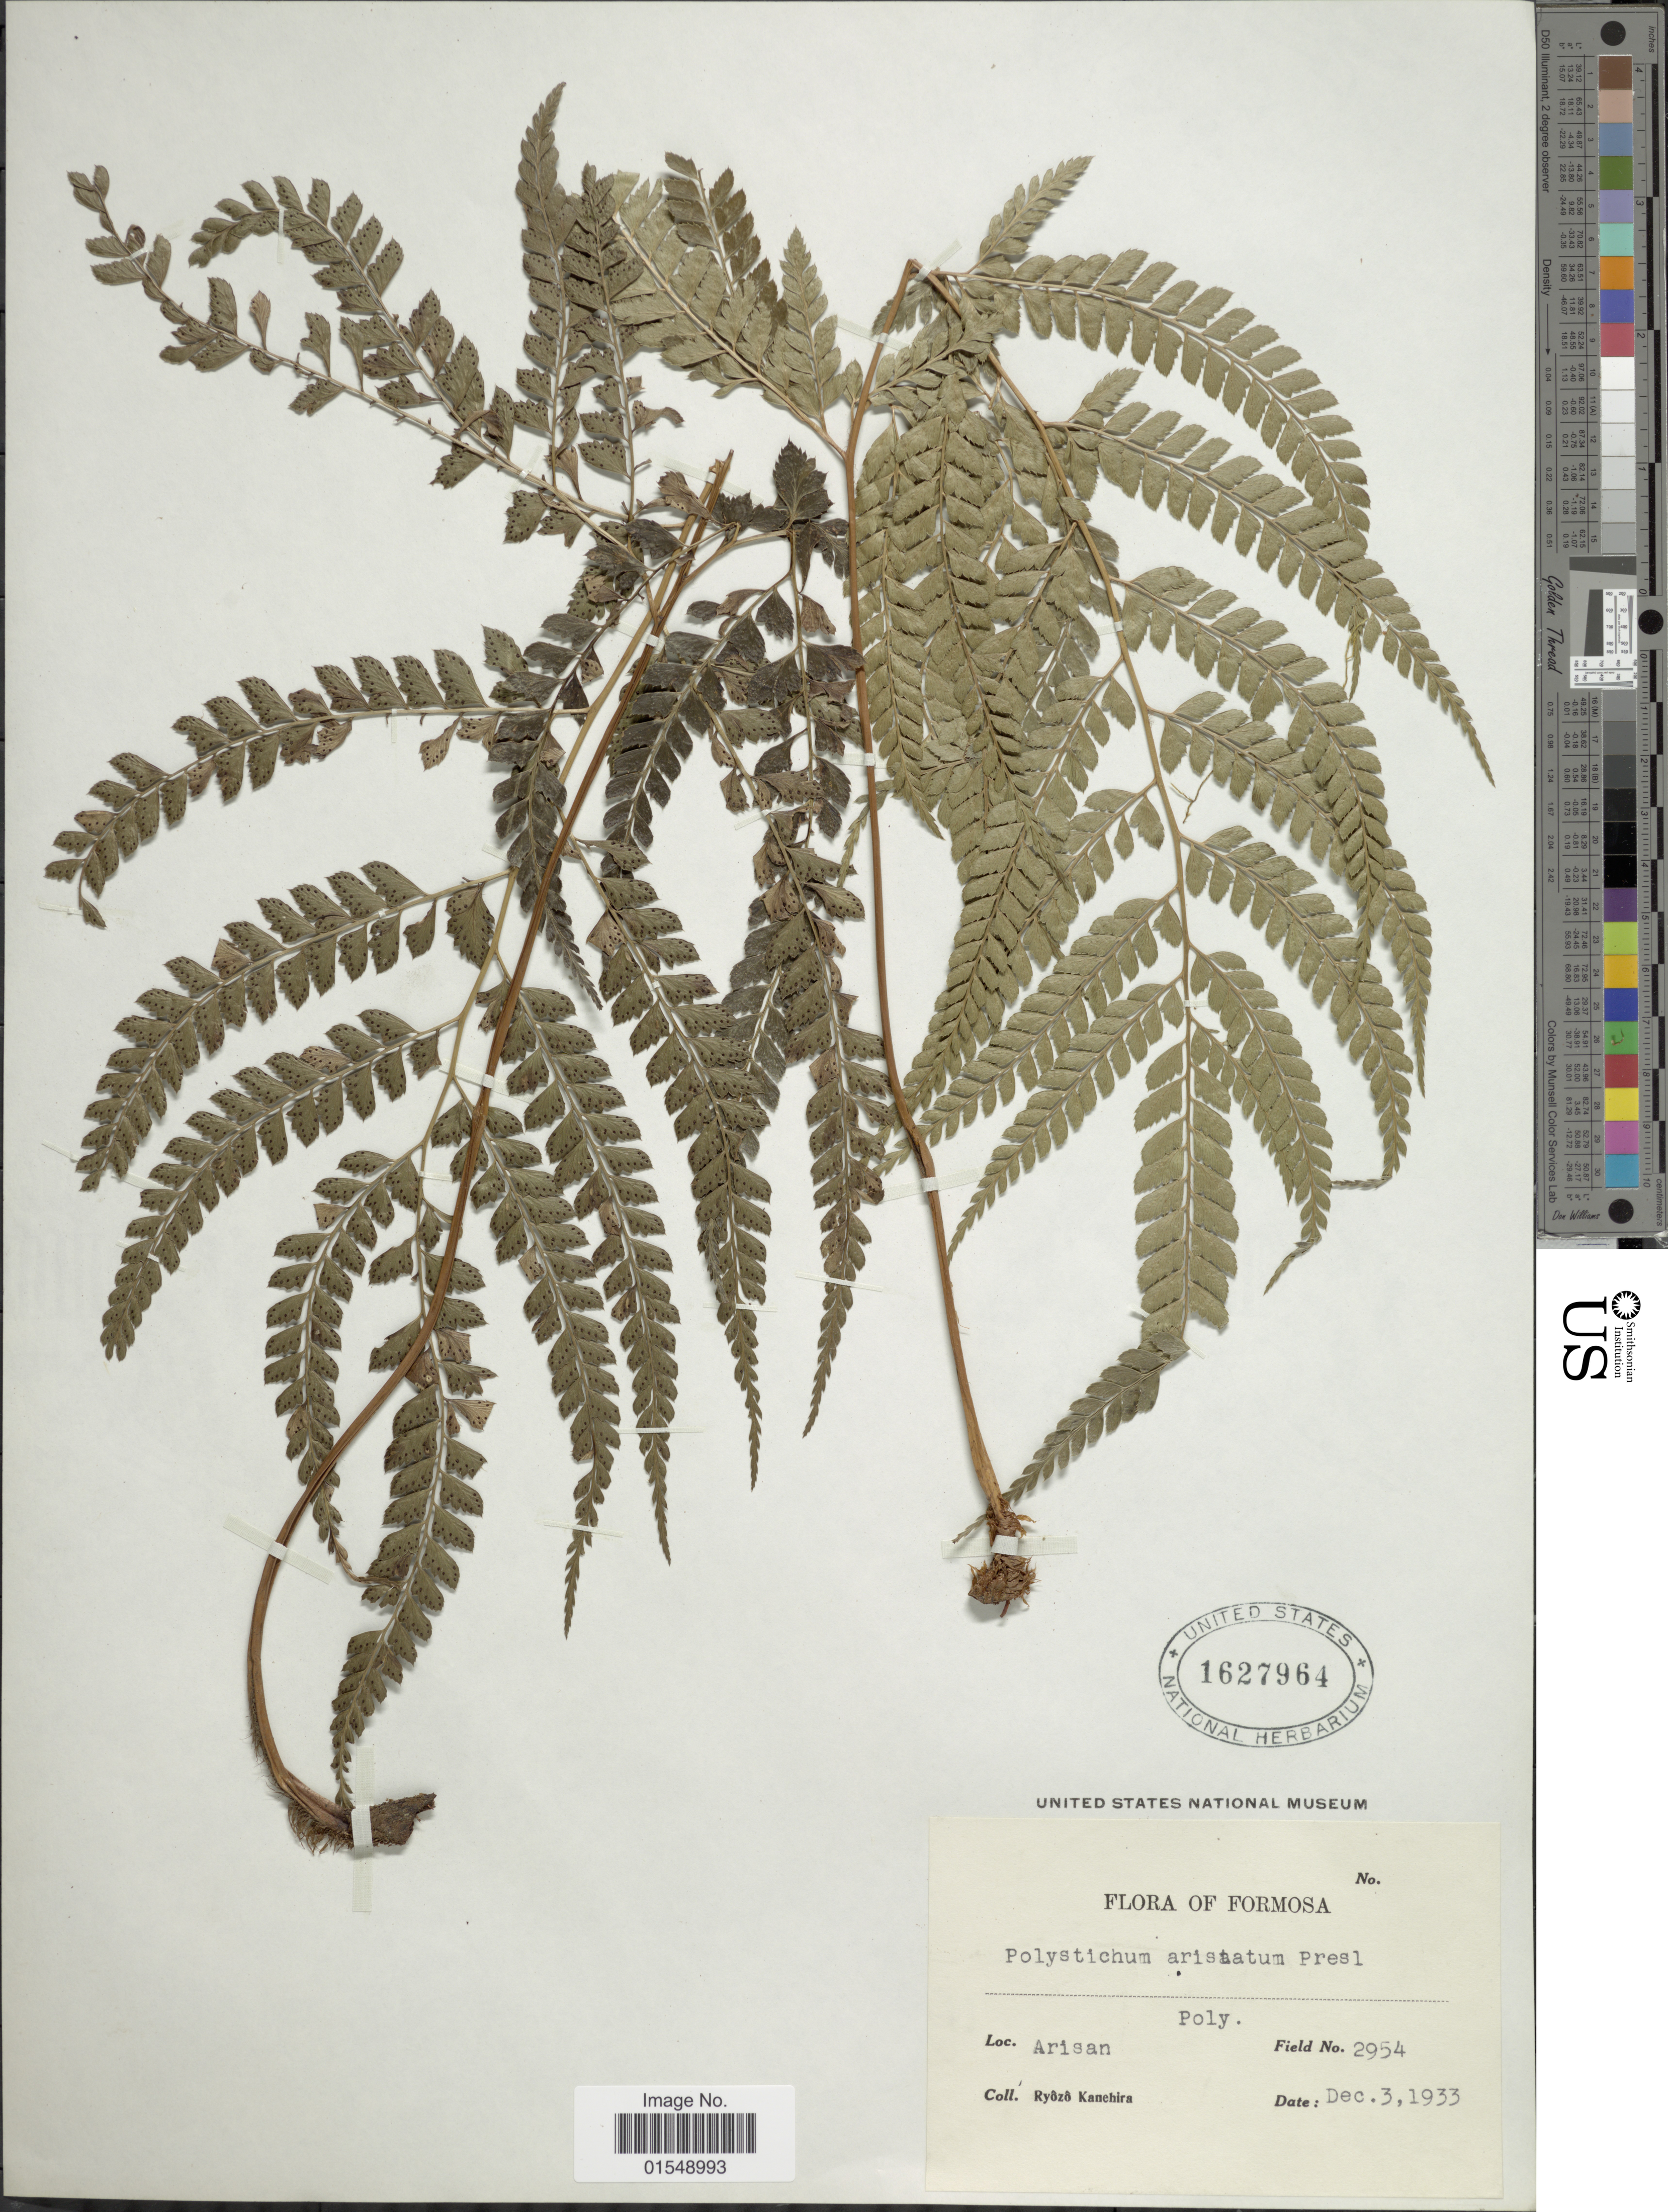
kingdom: Plantae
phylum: Tracheophyta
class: Polypodiopsida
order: Polypodiales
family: Dryopteridaceae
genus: Arachniodes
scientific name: Arachniodes aristata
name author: (G. Forst.) Tindale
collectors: R. Kanehira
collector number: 2954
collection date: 1933-12-03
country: Taiwan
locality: Formosa, Poly, Arisan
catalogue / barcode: US 1627964